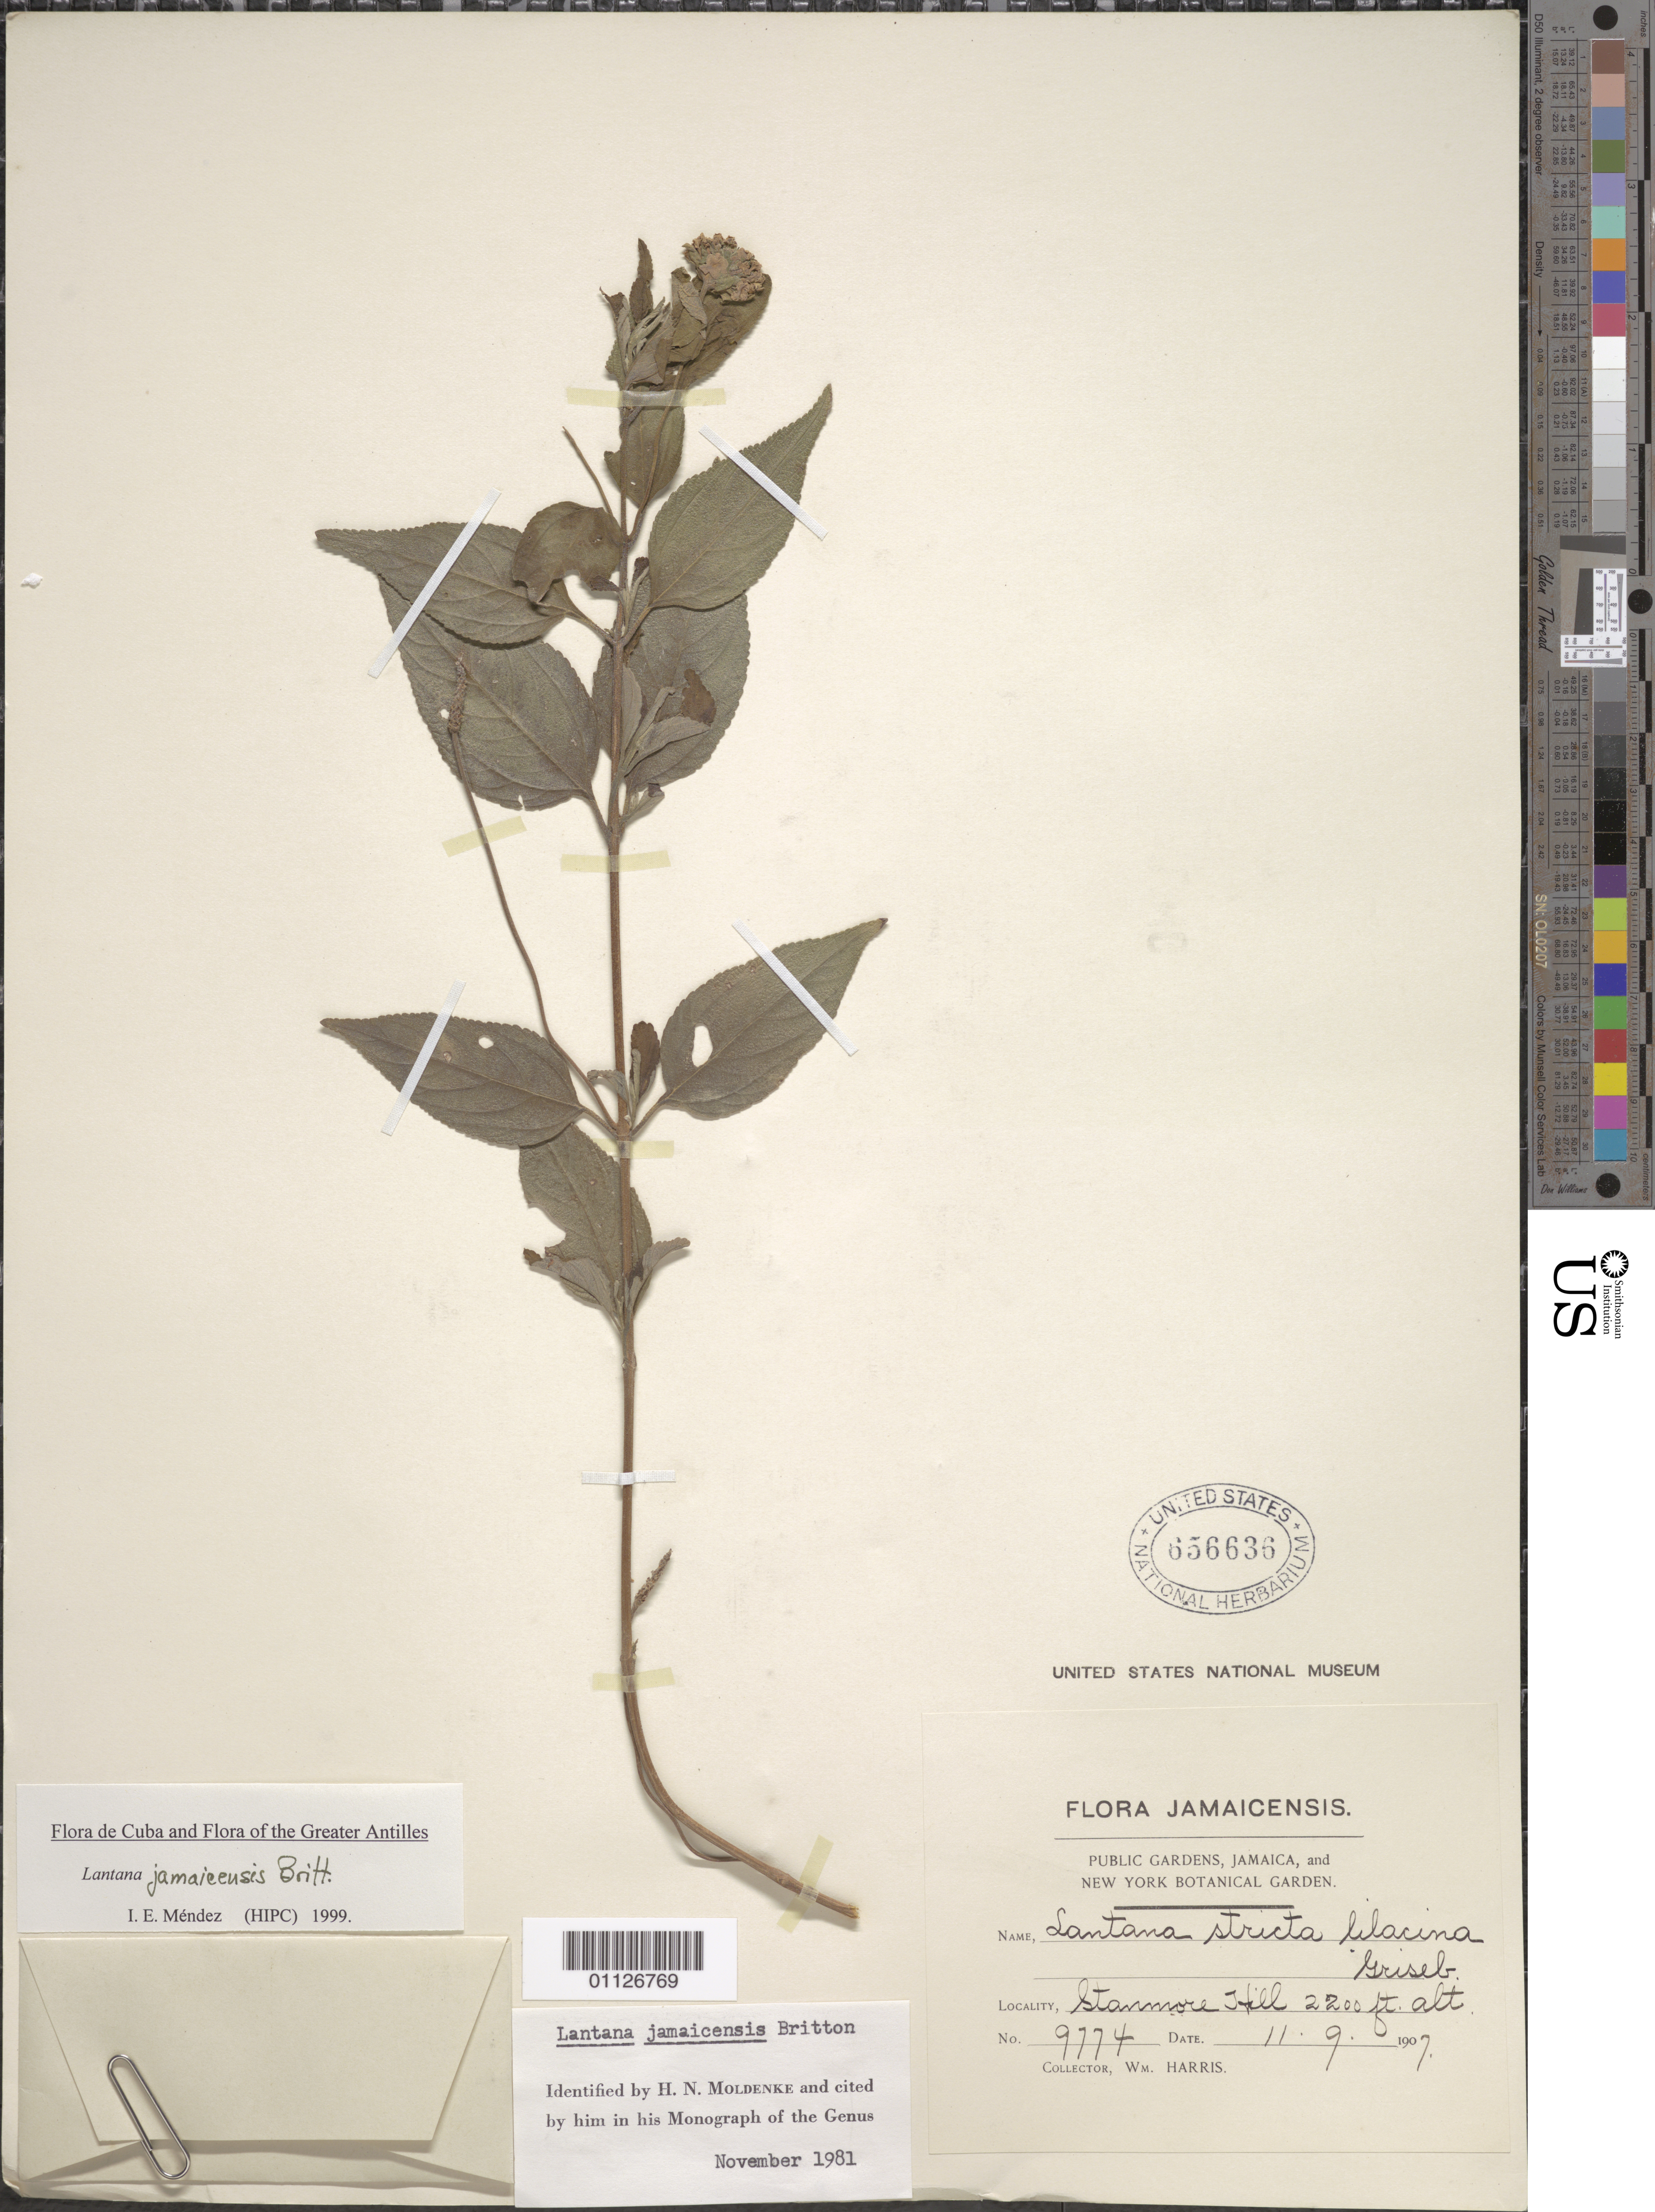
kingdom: Plantae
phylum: Tracheophyta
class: Magnoliopsida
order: Lamiales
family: Verbenaceae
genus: Lantana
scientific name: Lantana jamaicensis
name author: Britton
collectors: W. Harris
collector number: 9774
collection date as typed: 11 Sep 1907 or 09 Nov 1907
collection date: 1907-09-11 or 1907-11-09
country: Jamaica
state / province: Saint Thomas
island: Jamaica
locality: Stanmore Hill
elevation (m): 671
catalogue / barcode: US 656636